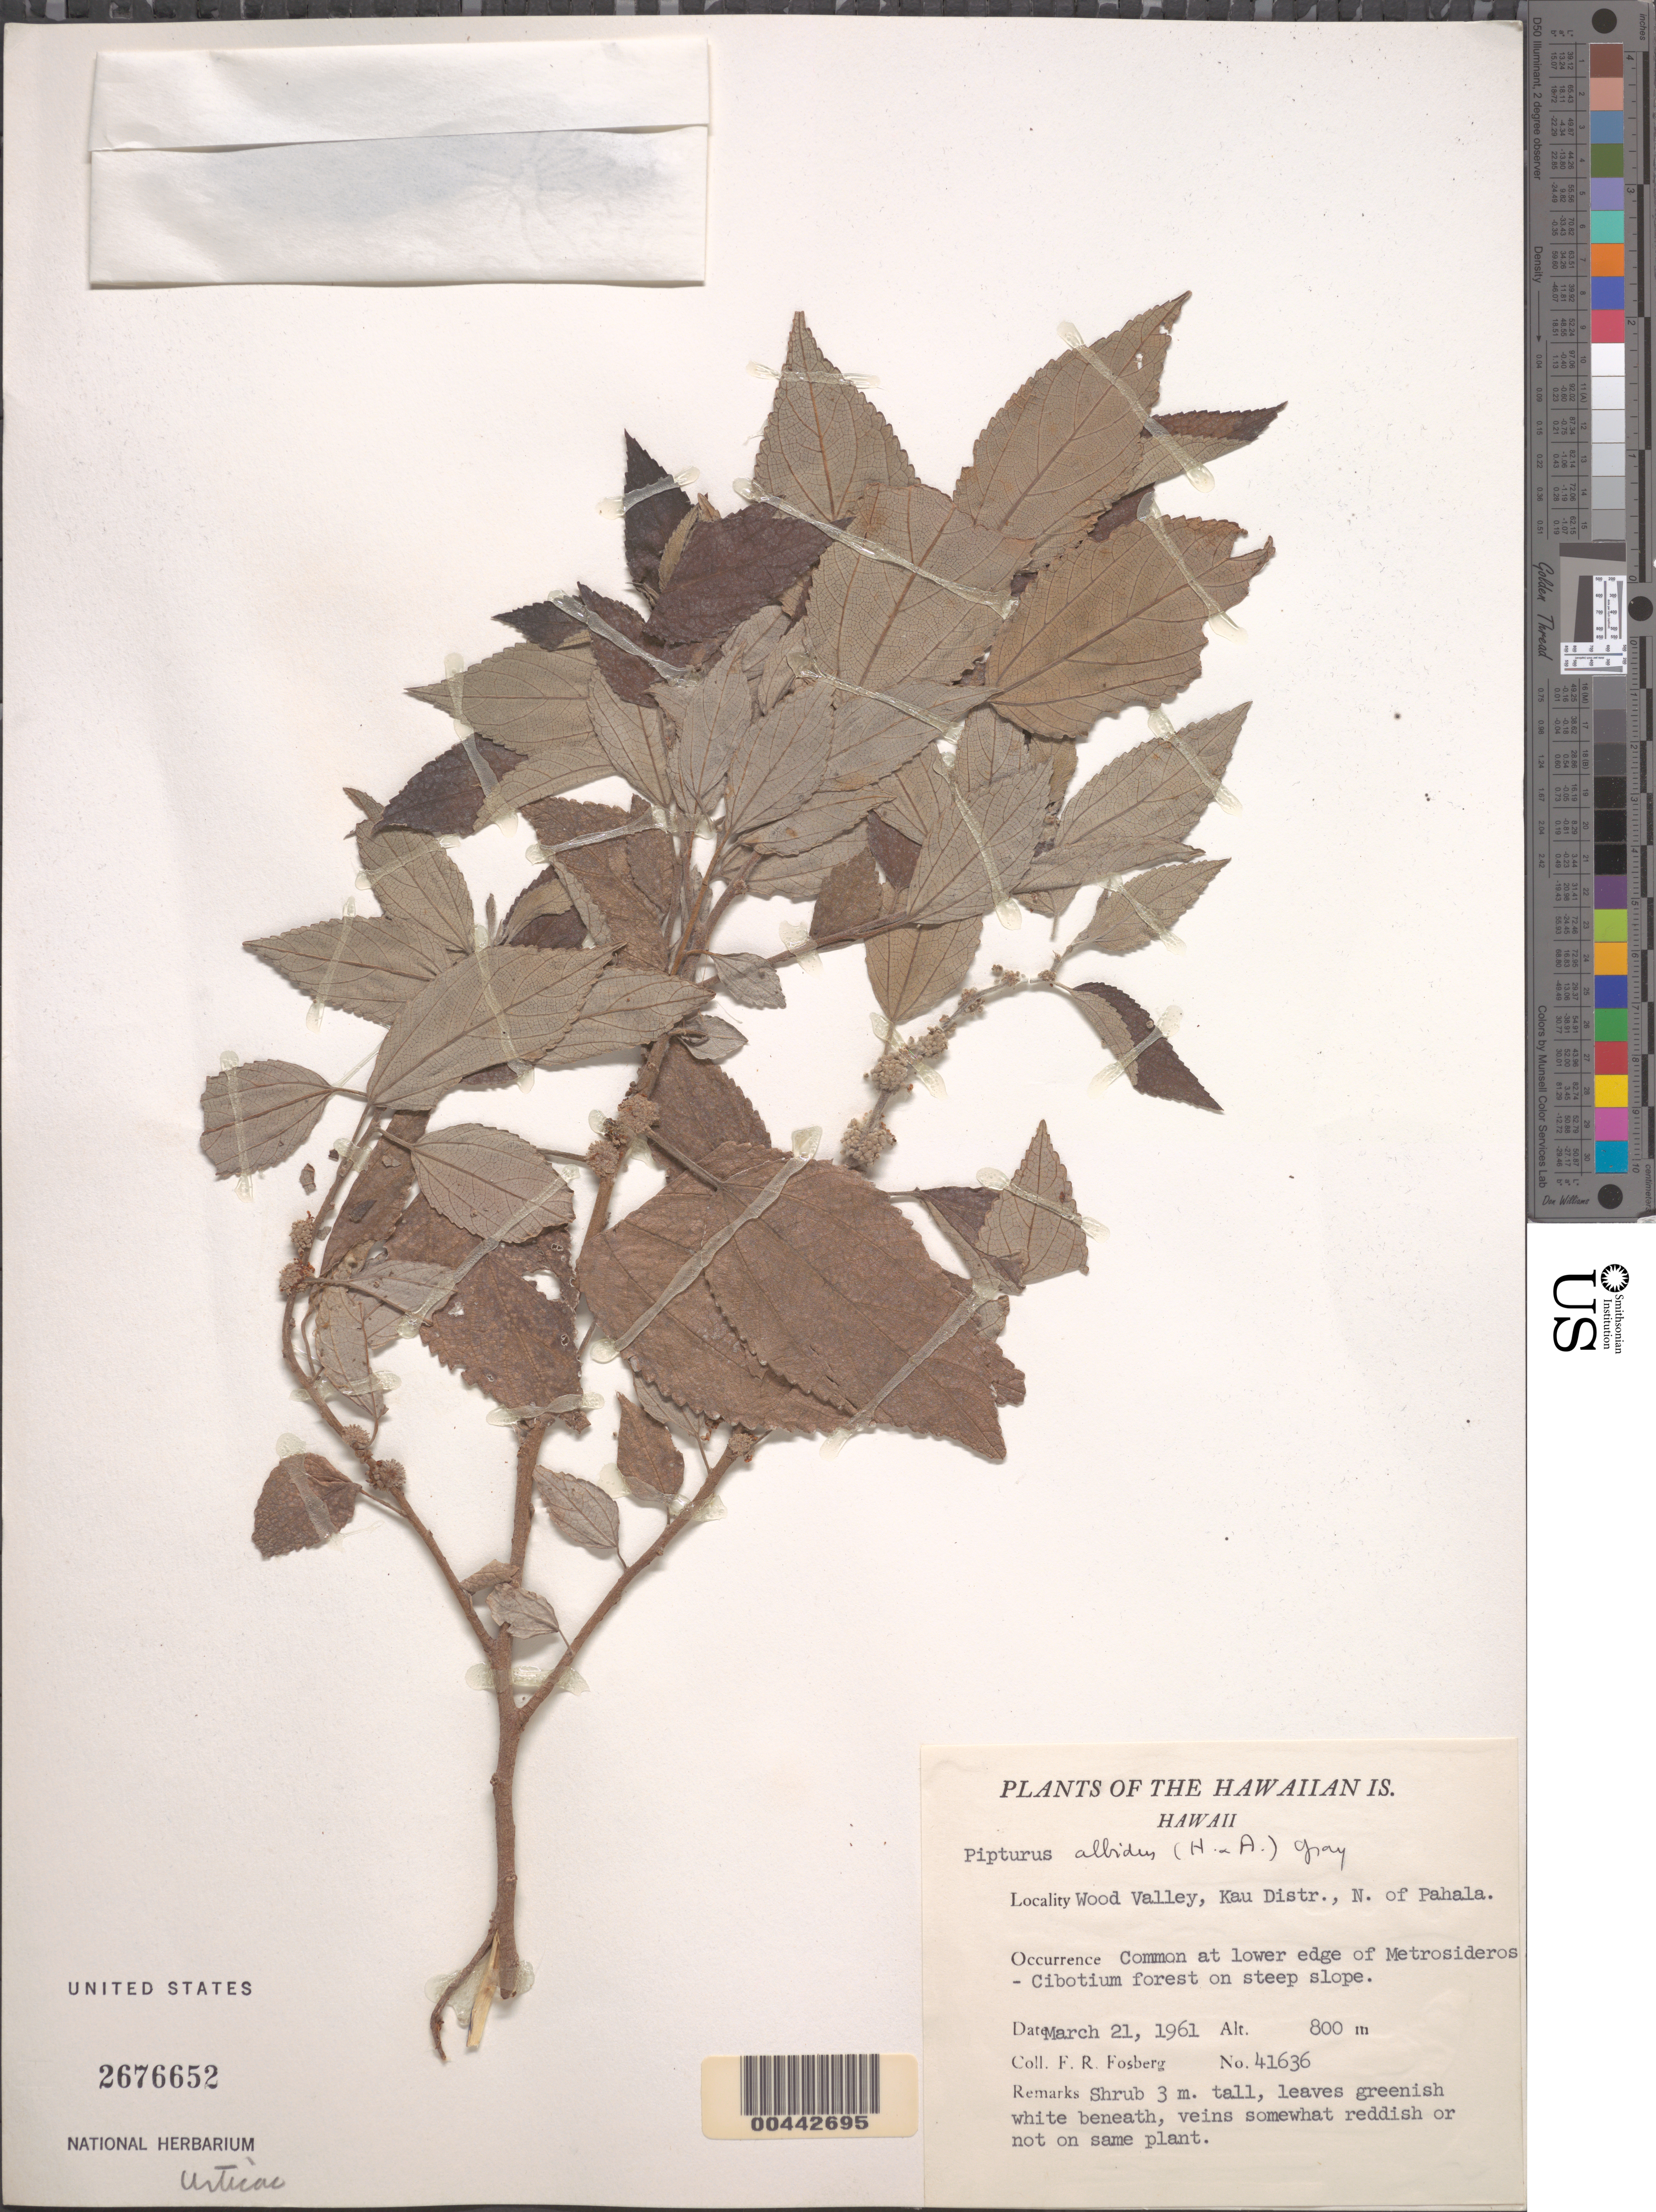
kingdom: Plantae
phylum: Tracheophyta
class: Magnoliopsida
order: Rosales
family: Urticaceae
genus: Pipturus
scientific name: Pipturus albidus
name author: (Hook. & Arn.) A. Gray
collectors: F. R. Fosberg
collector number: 41636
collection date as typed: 21 Mar 1961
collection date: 1961-03-21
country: United States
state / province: Hawaii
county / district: Hawaii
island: Hawaii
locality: Wood Valley, Kau Dist, N of Pahala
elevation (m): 800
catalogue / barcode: US 2676652